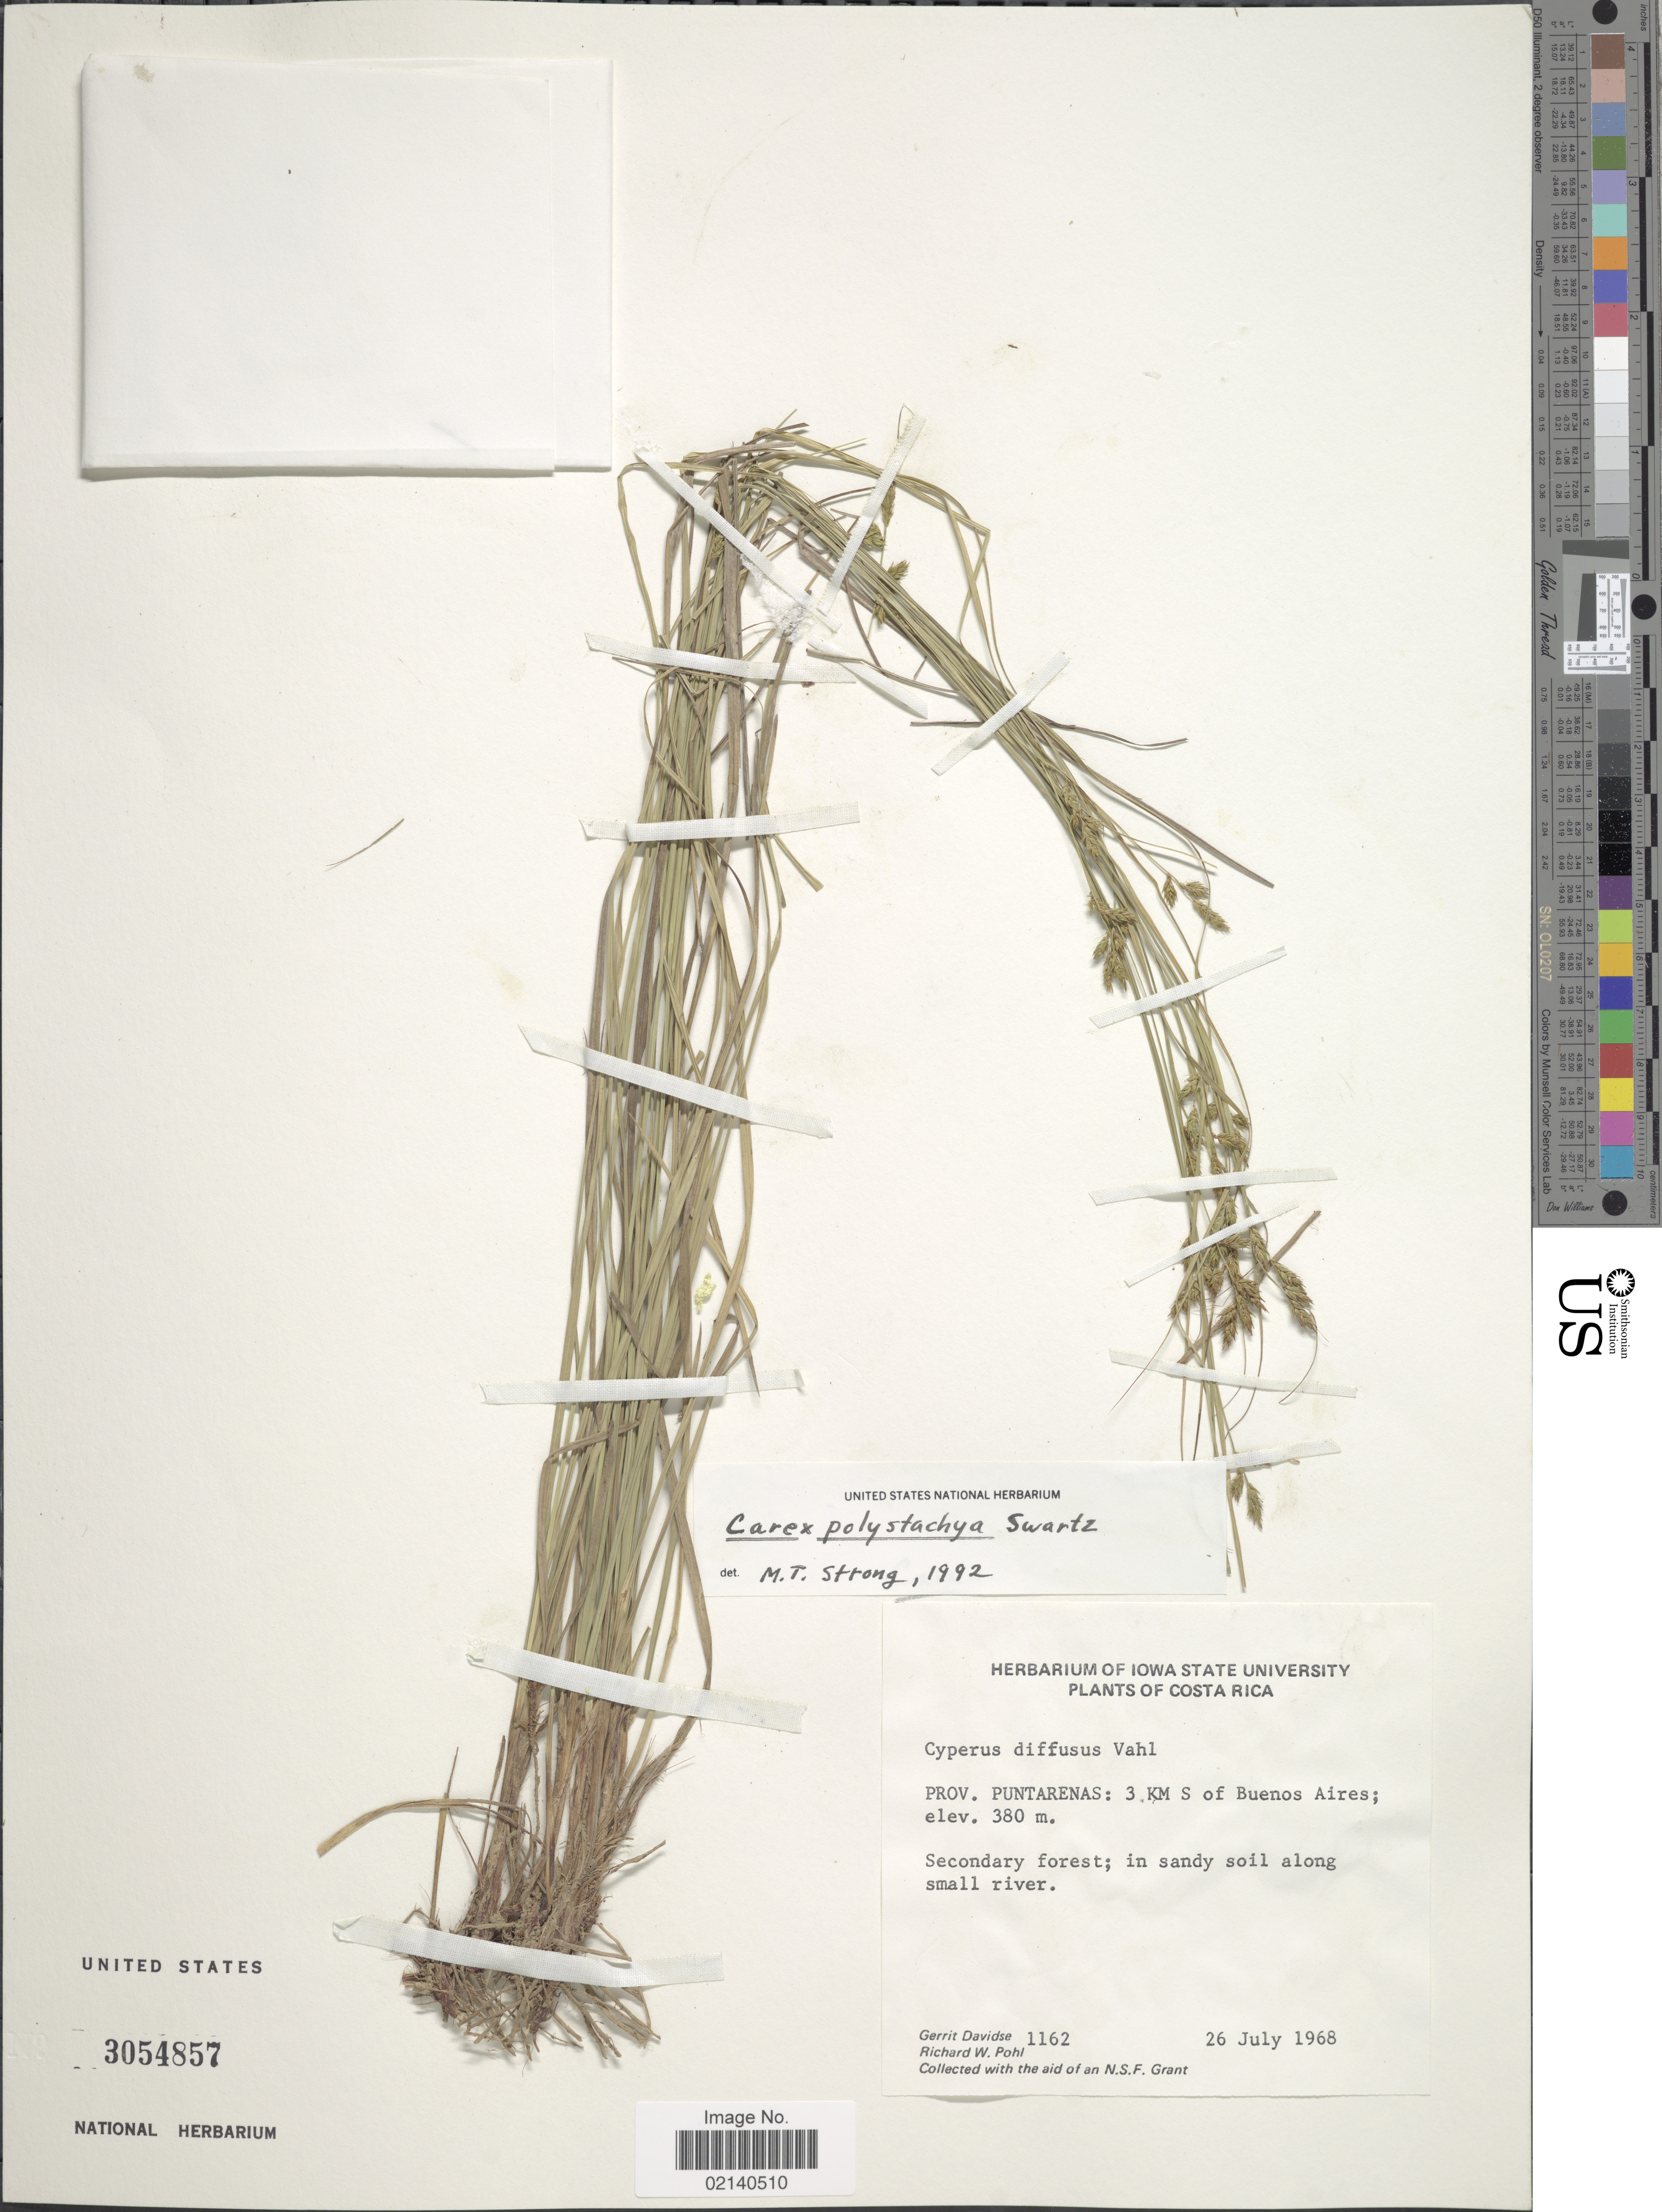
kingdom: Plantae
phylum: Tracheophyta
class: Liliopsida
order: Poales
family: Cyperaceae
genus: Carex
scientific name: Carex polystachya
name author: Sw. ex Wahlenb.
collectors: G. Davidse & R. W. Pohl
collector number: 1162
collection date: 1968-07-26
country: Costa Rica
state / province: Puntarenas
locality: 3 KM S of Buenos Aires, sandy soil along small river.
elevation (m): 380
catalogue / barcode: US 3054857